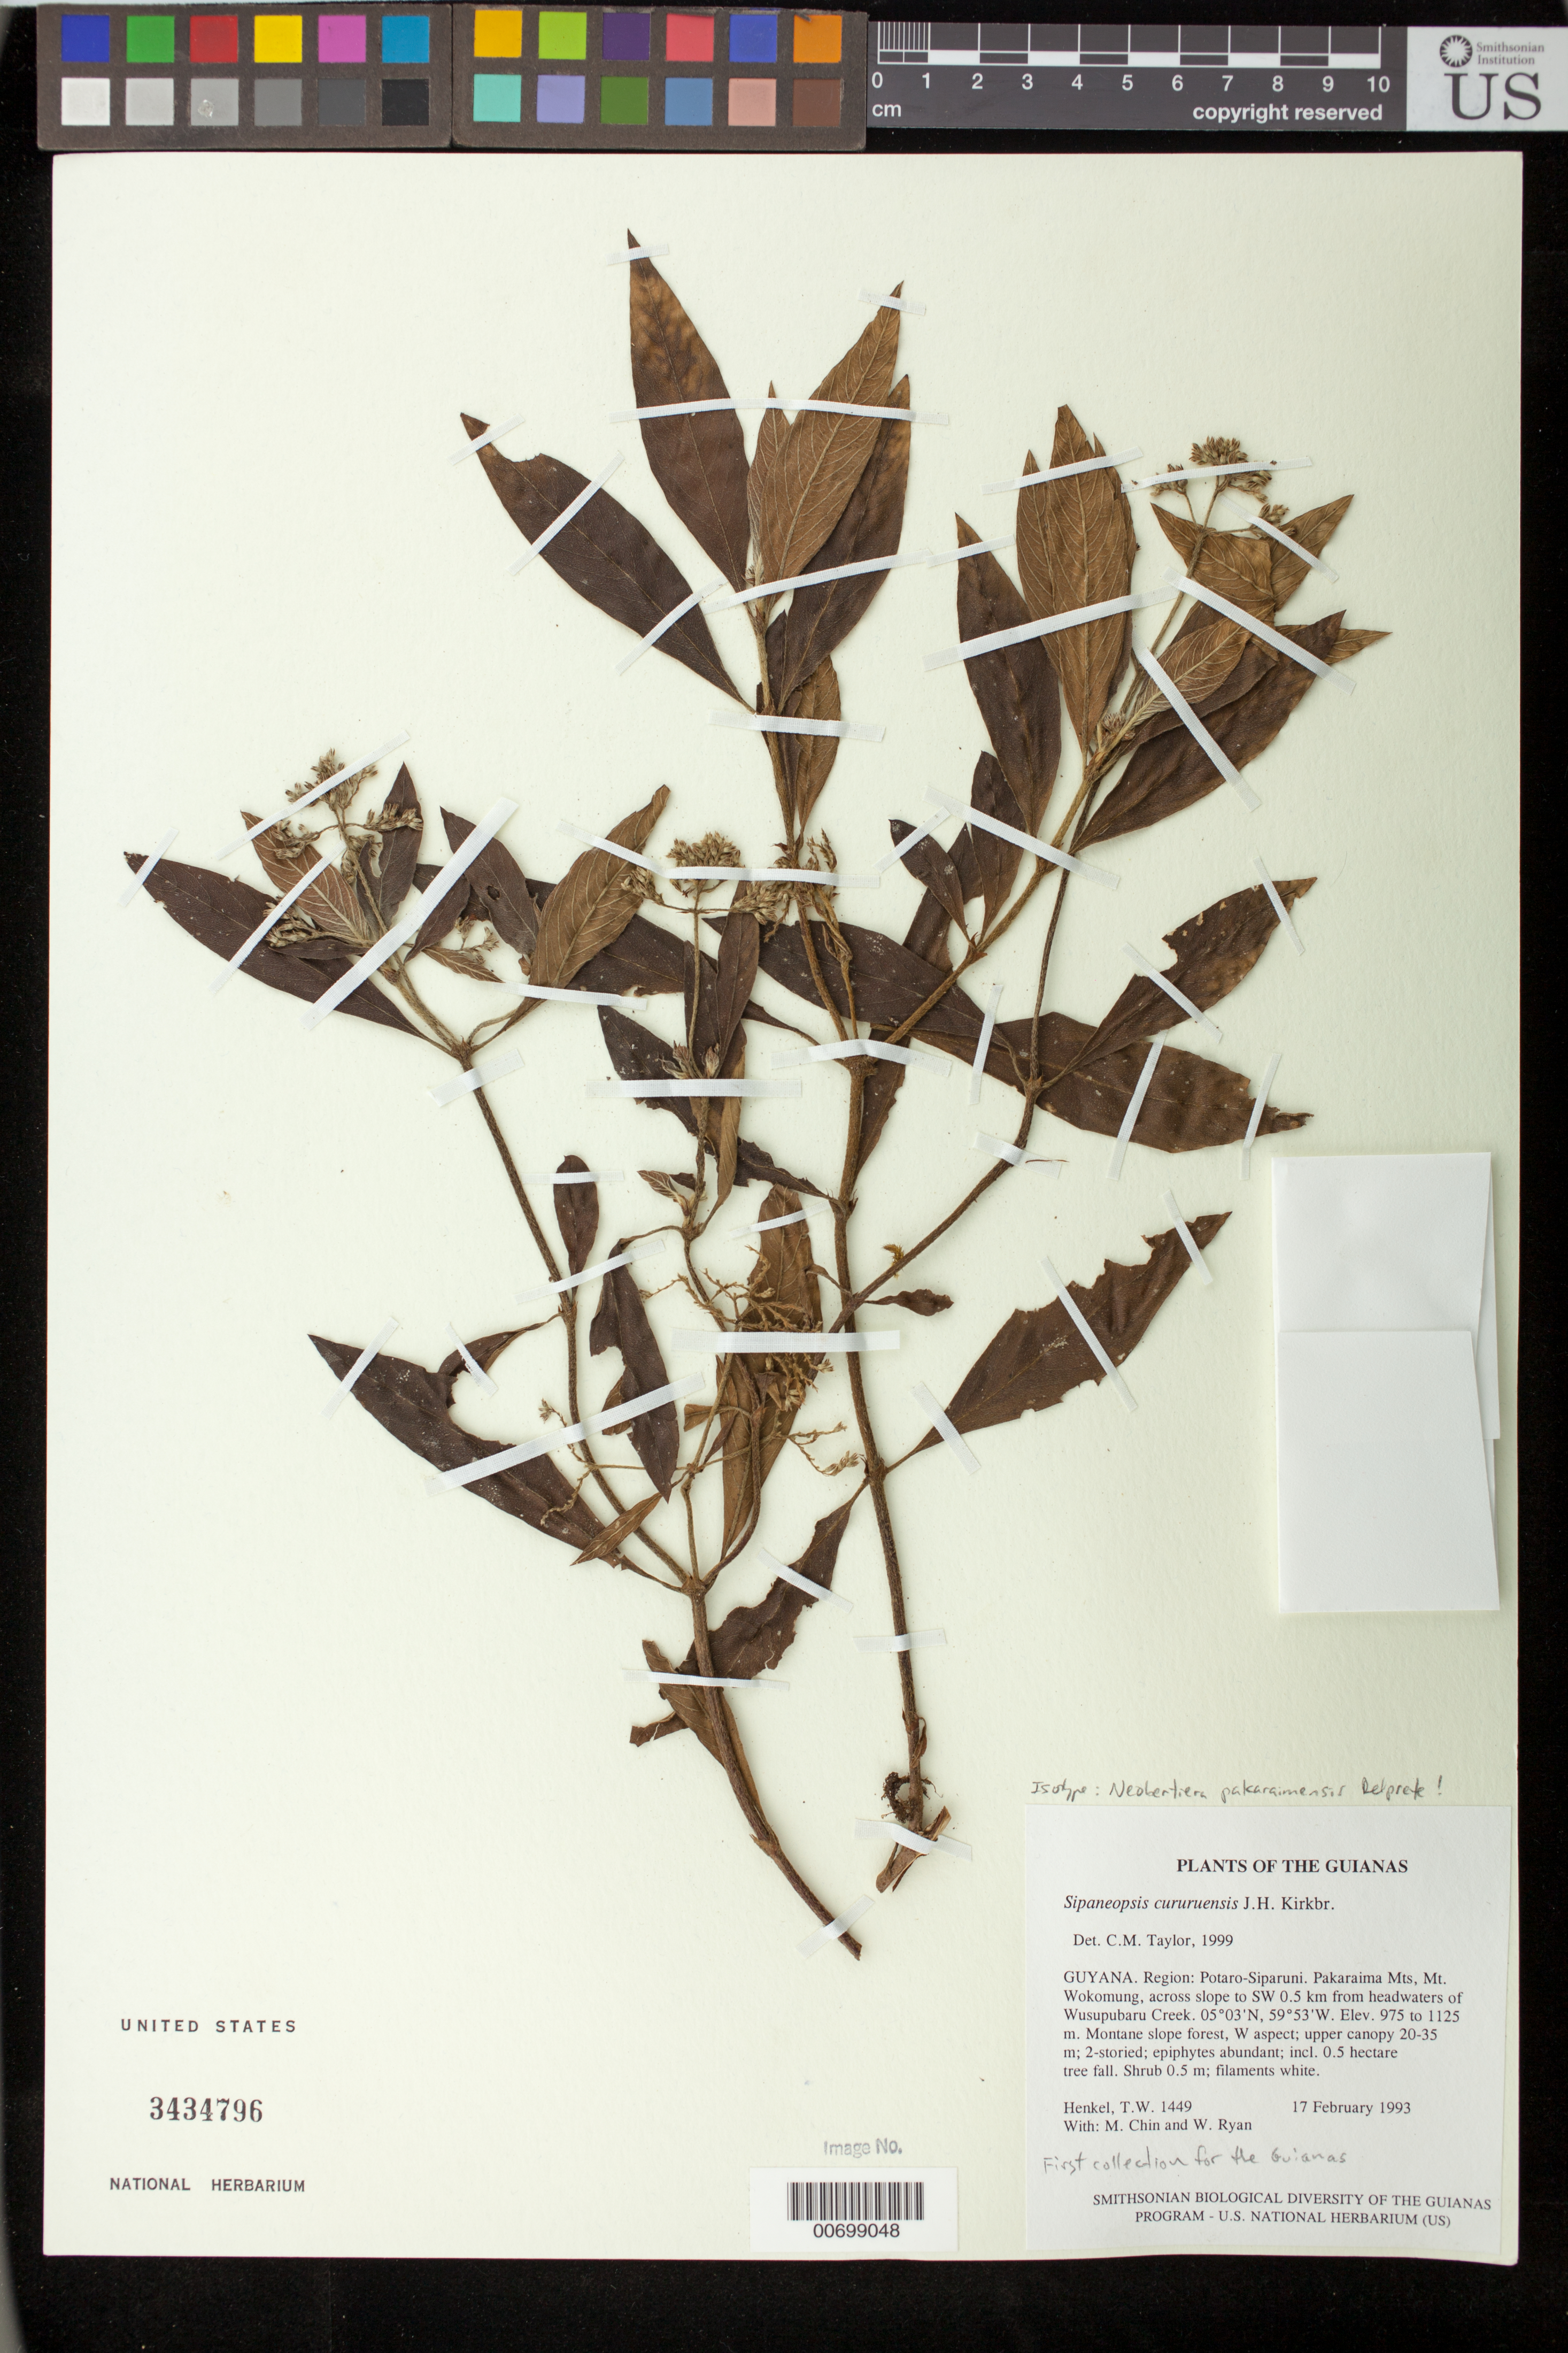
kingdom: Plantae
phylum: Tracheophyta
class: Magnoliopsida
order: Gentianales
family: Rubiaceae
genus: Neobertiera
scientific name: Neobertiera pakaraimensis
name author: Delprete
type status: Isotype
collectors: T. Henkel, M. Chin & W. Ryan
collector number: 1449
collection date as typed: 17 February 1993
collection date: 1993-02-17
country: Guyana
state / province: Potaro-Siparuni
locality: Pakaraima Mts, Mt. Wokomung, across slope to SW 0.5 km from headwaters of Wusupubaru Creek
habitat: Montane slope forest, W aspect; upper canopy 20-35 m; 2-storied; epiphytes abundant; incl. 0.5 hectare tree fall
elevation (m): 975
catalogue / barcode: US 3434796